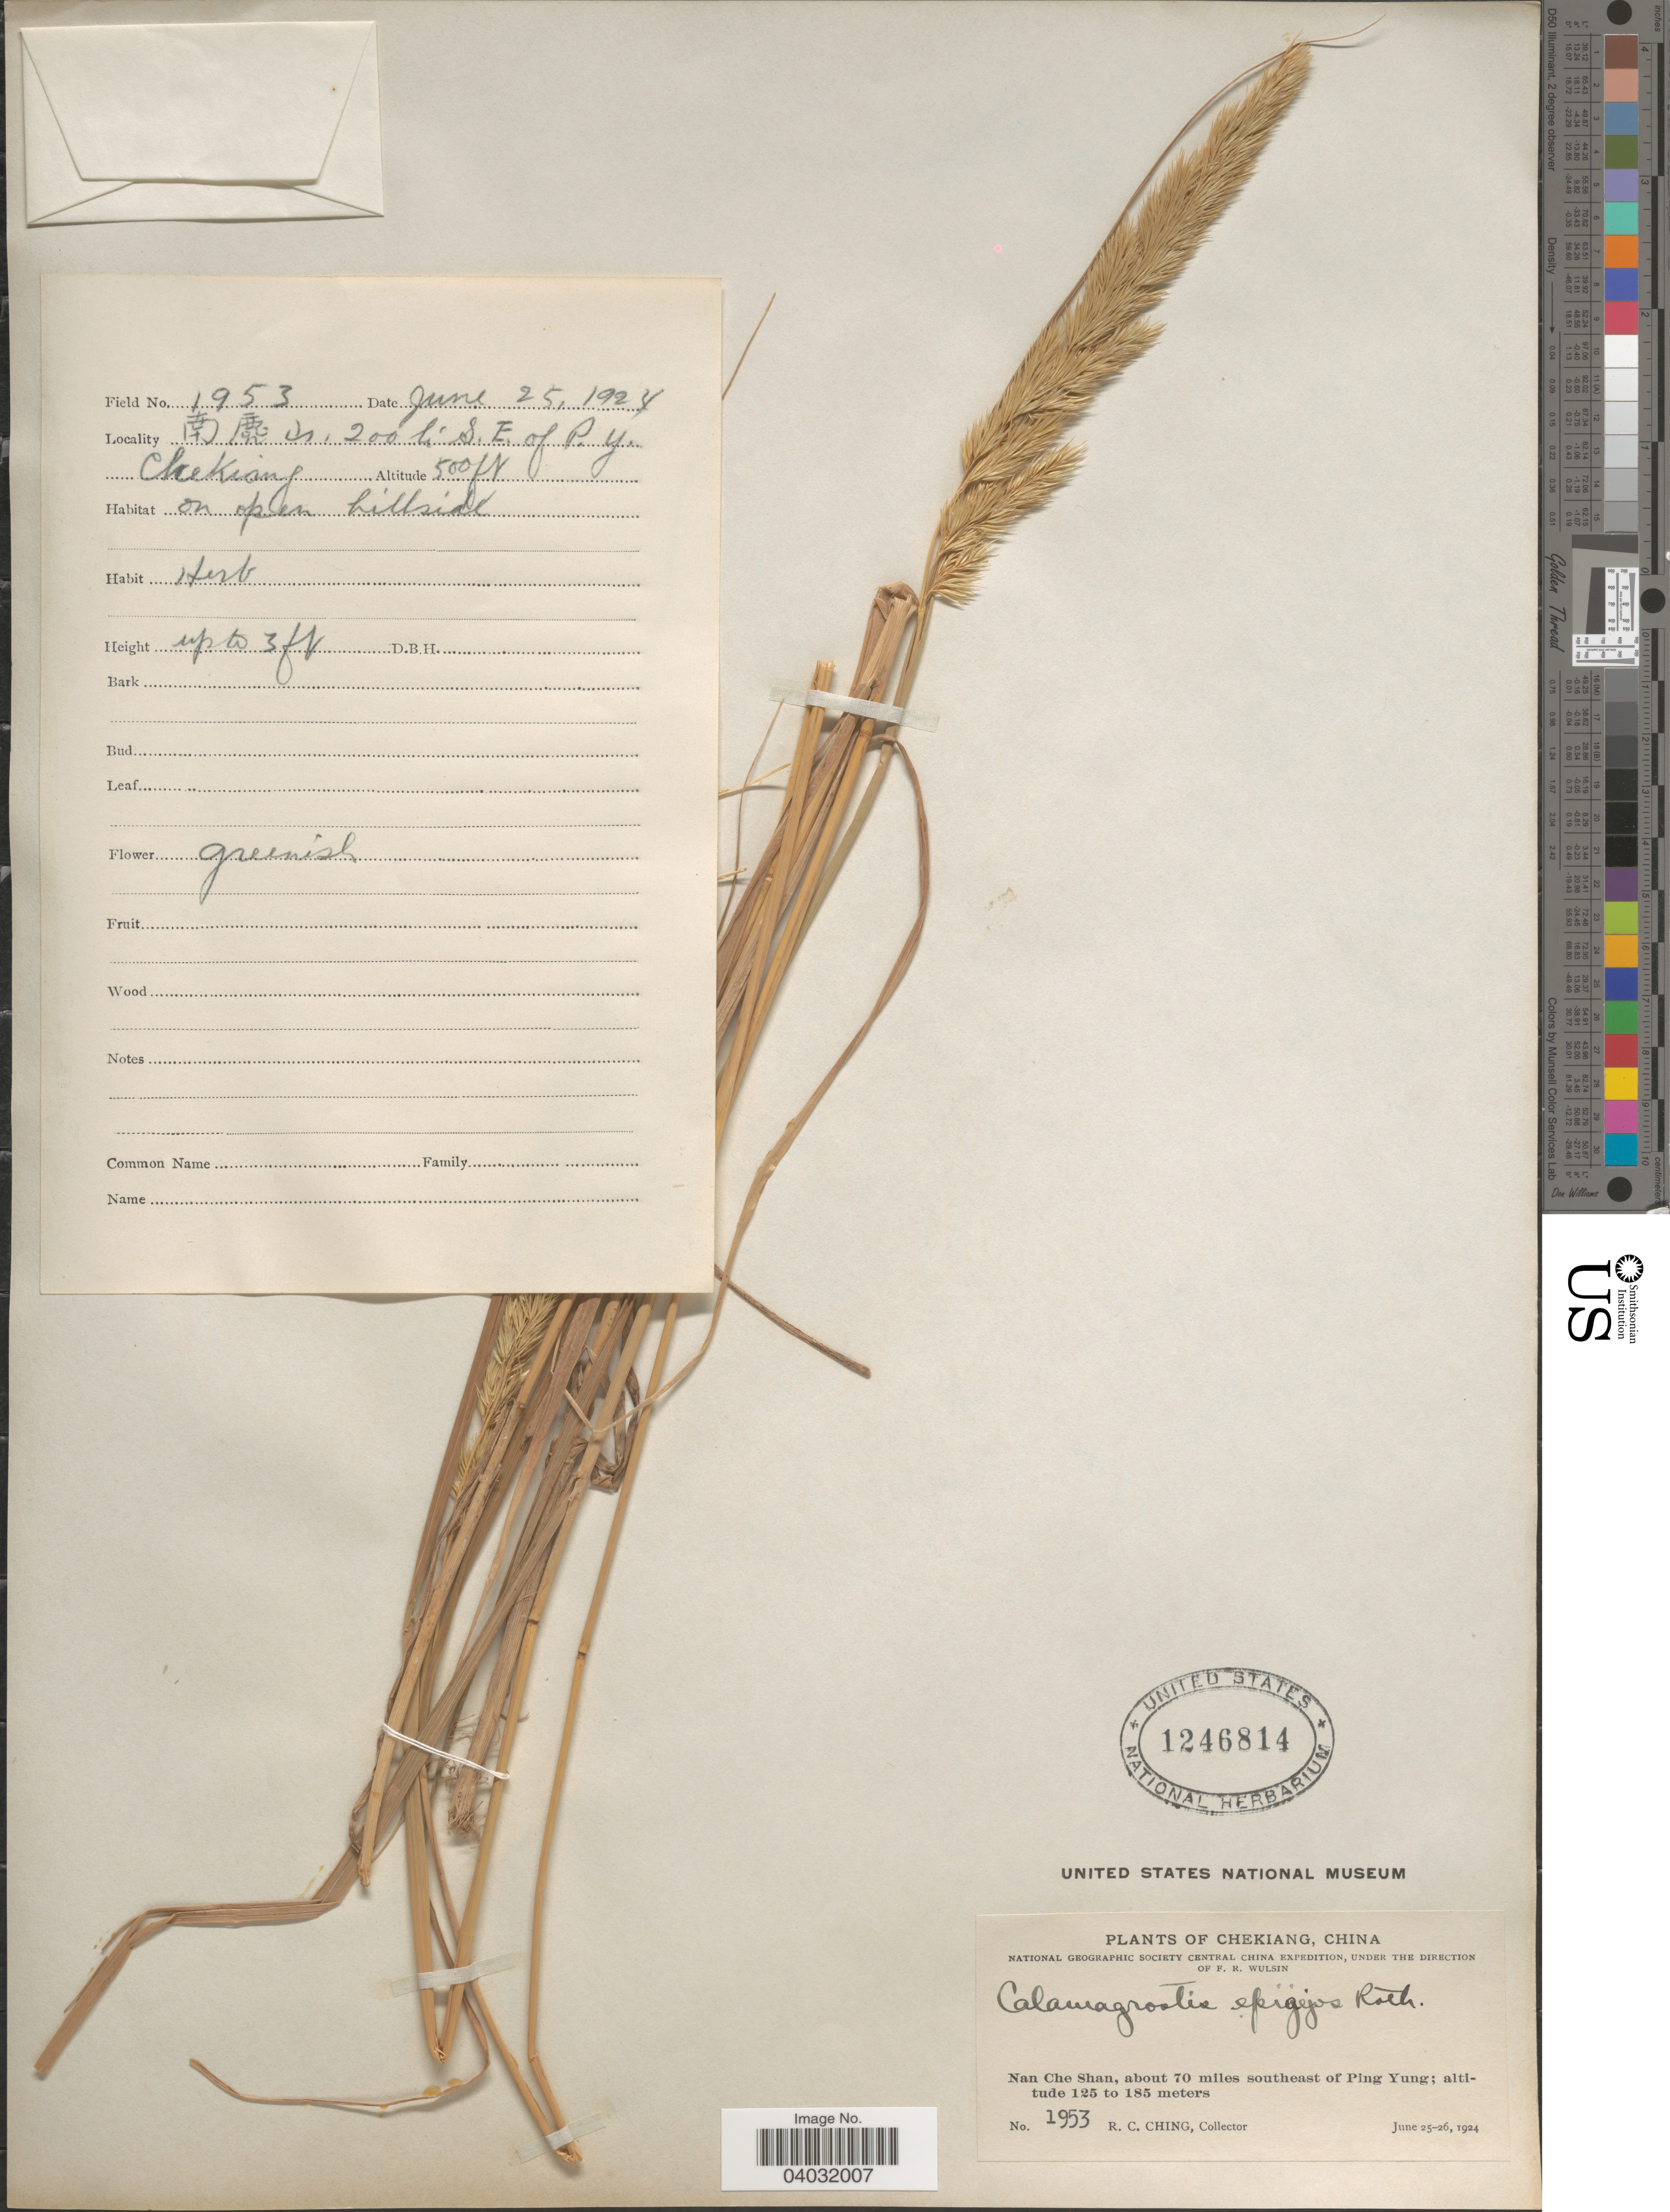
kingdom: Plantae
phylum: Tracheophyta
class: Liliopsida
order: Poales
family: Poaceae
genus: Calamagrostis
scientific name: Calamagrostis epigeios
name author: (L.) Roth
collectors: R. C. Ching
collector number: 1953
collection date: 1924-06-25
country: China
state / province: Zhejiang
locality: Chekiang. Nan Che Shan, about 70 miles southeast of Ping Yung. X, 200 li. S.E. of P.Y.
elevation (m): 152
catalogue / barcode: US 1246814